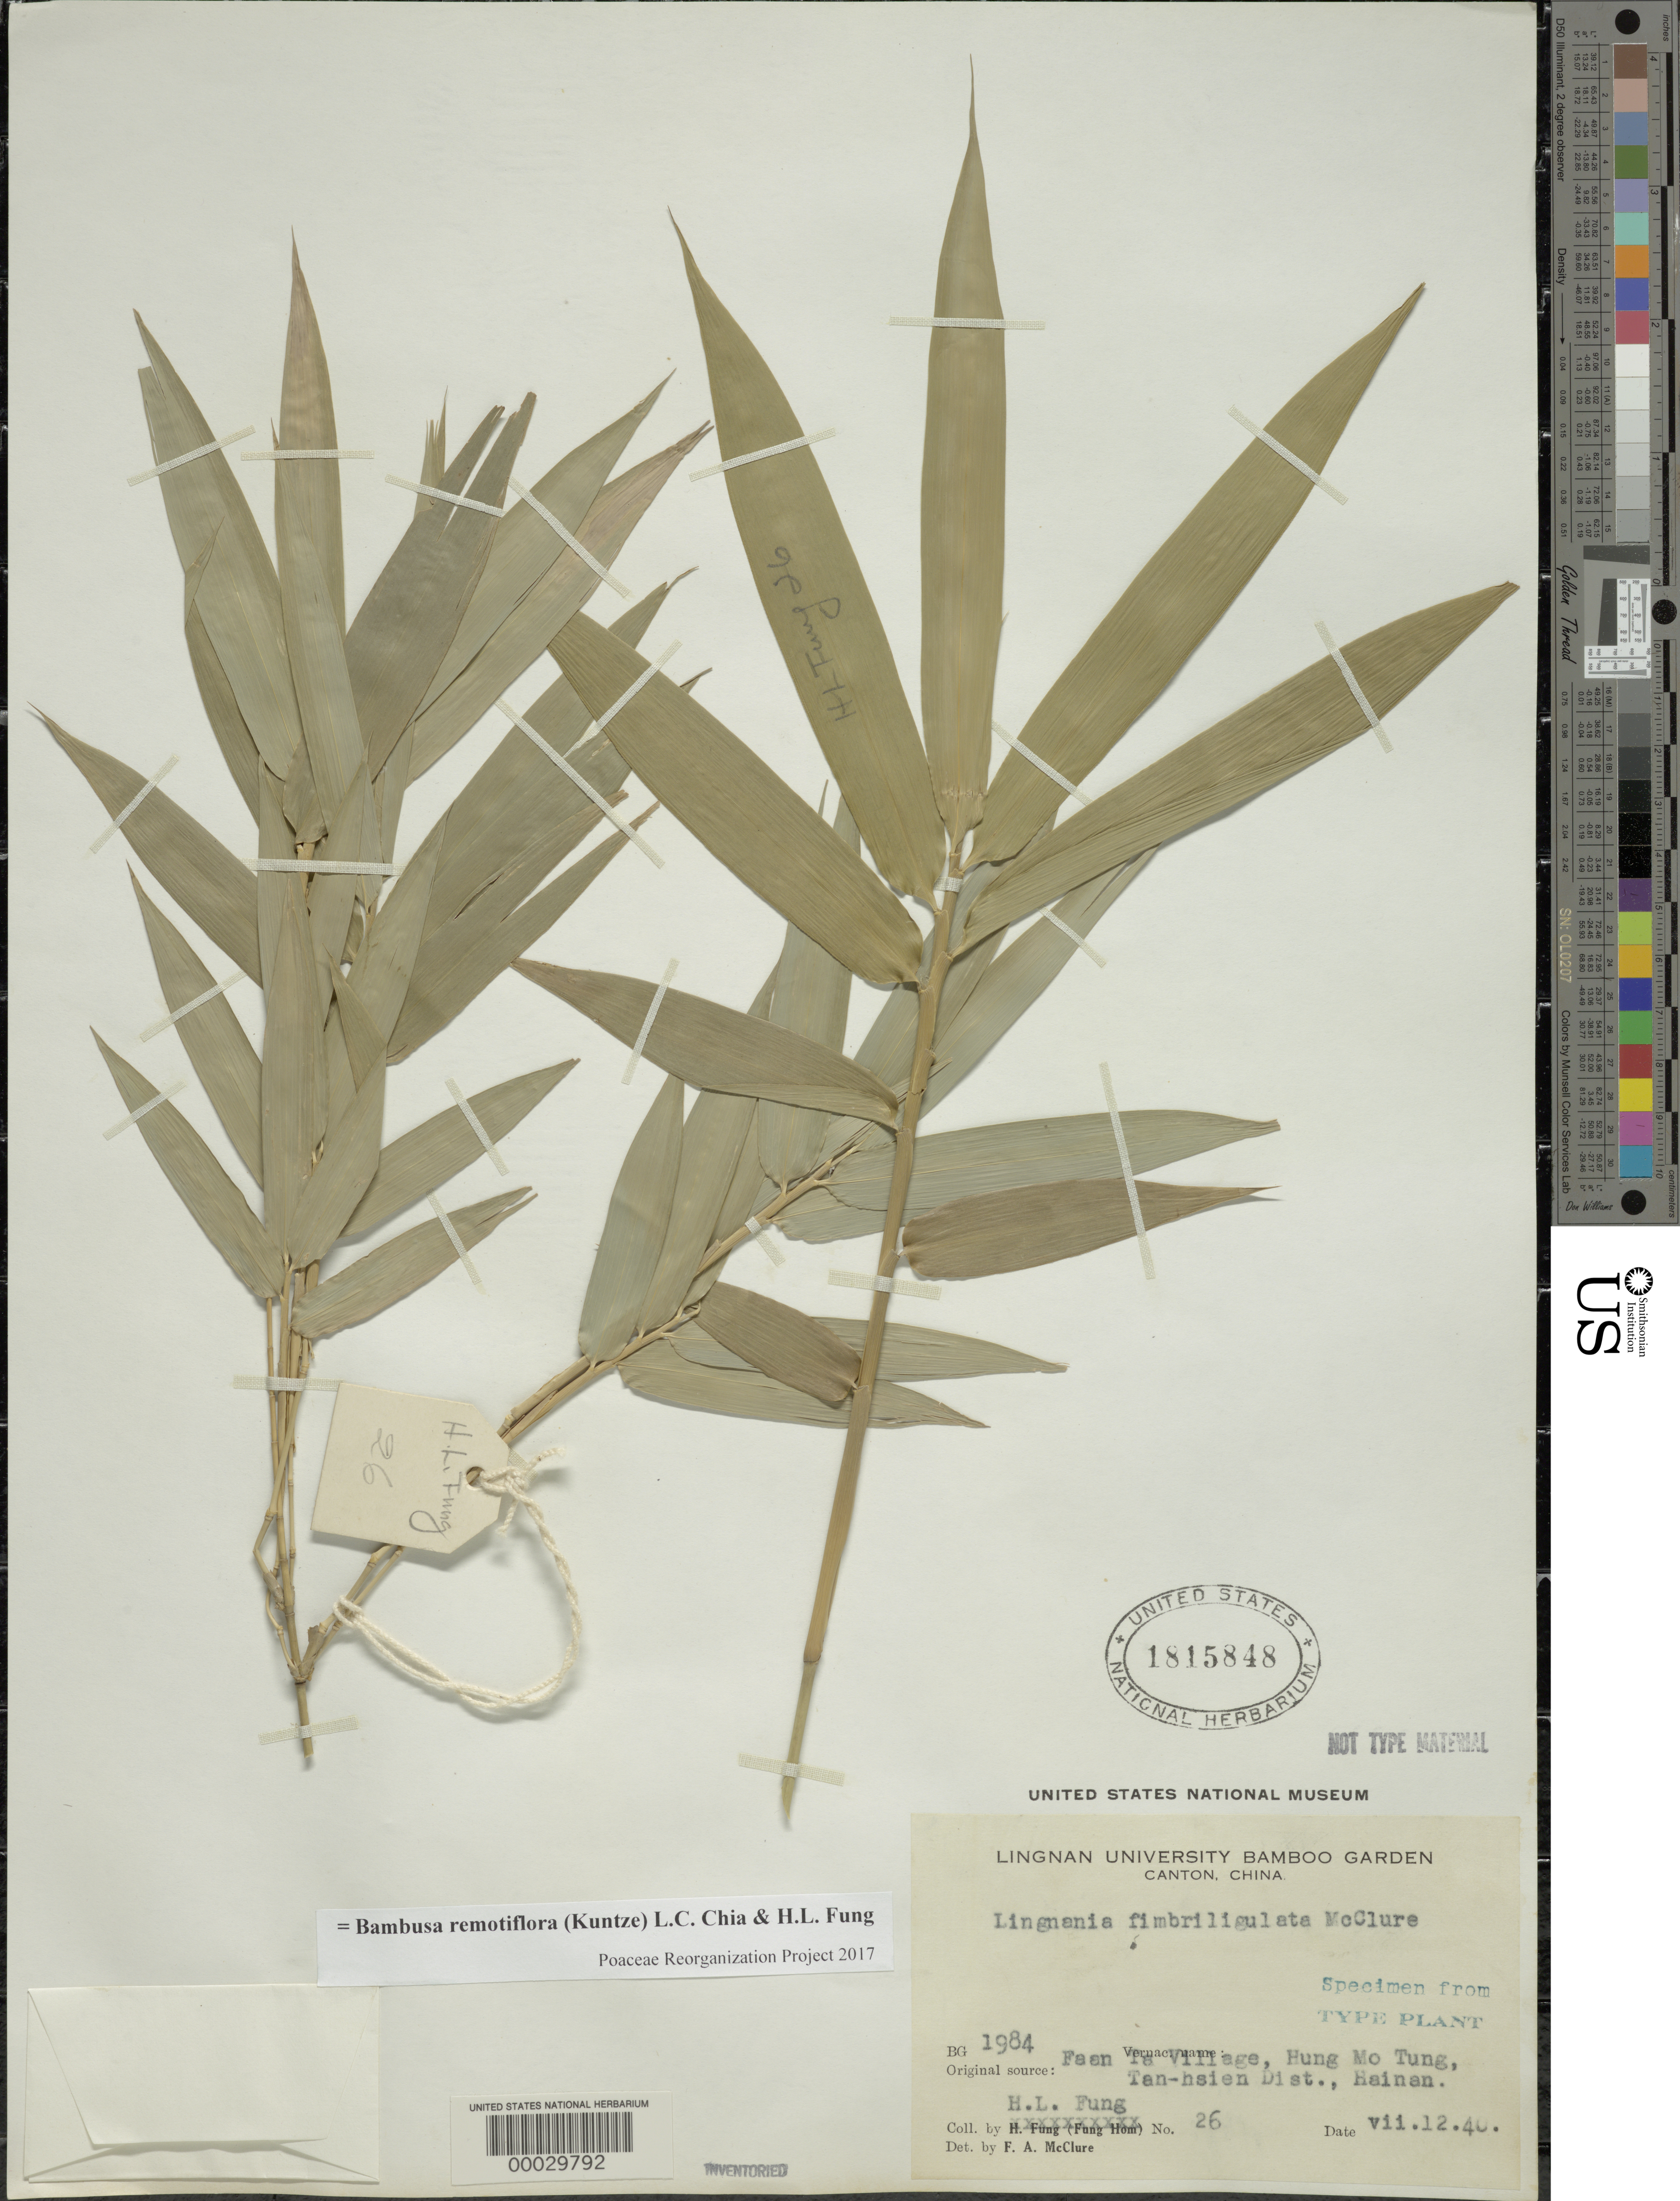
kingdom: Plantae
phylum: Tracheophyta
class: Liliopsida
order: Poales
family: Poaceae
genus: Bambusa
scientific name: Bambusa remotiflora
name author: (Kuntze) Chia & H.L. Fung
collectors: H. L. Fung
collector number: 26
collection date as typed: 12 Jul 1940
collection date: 1940-07-12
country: China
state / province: Guangdong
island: Honam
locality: Lingnan univ. bamboo garden-poon yu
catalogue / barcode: US 1815848